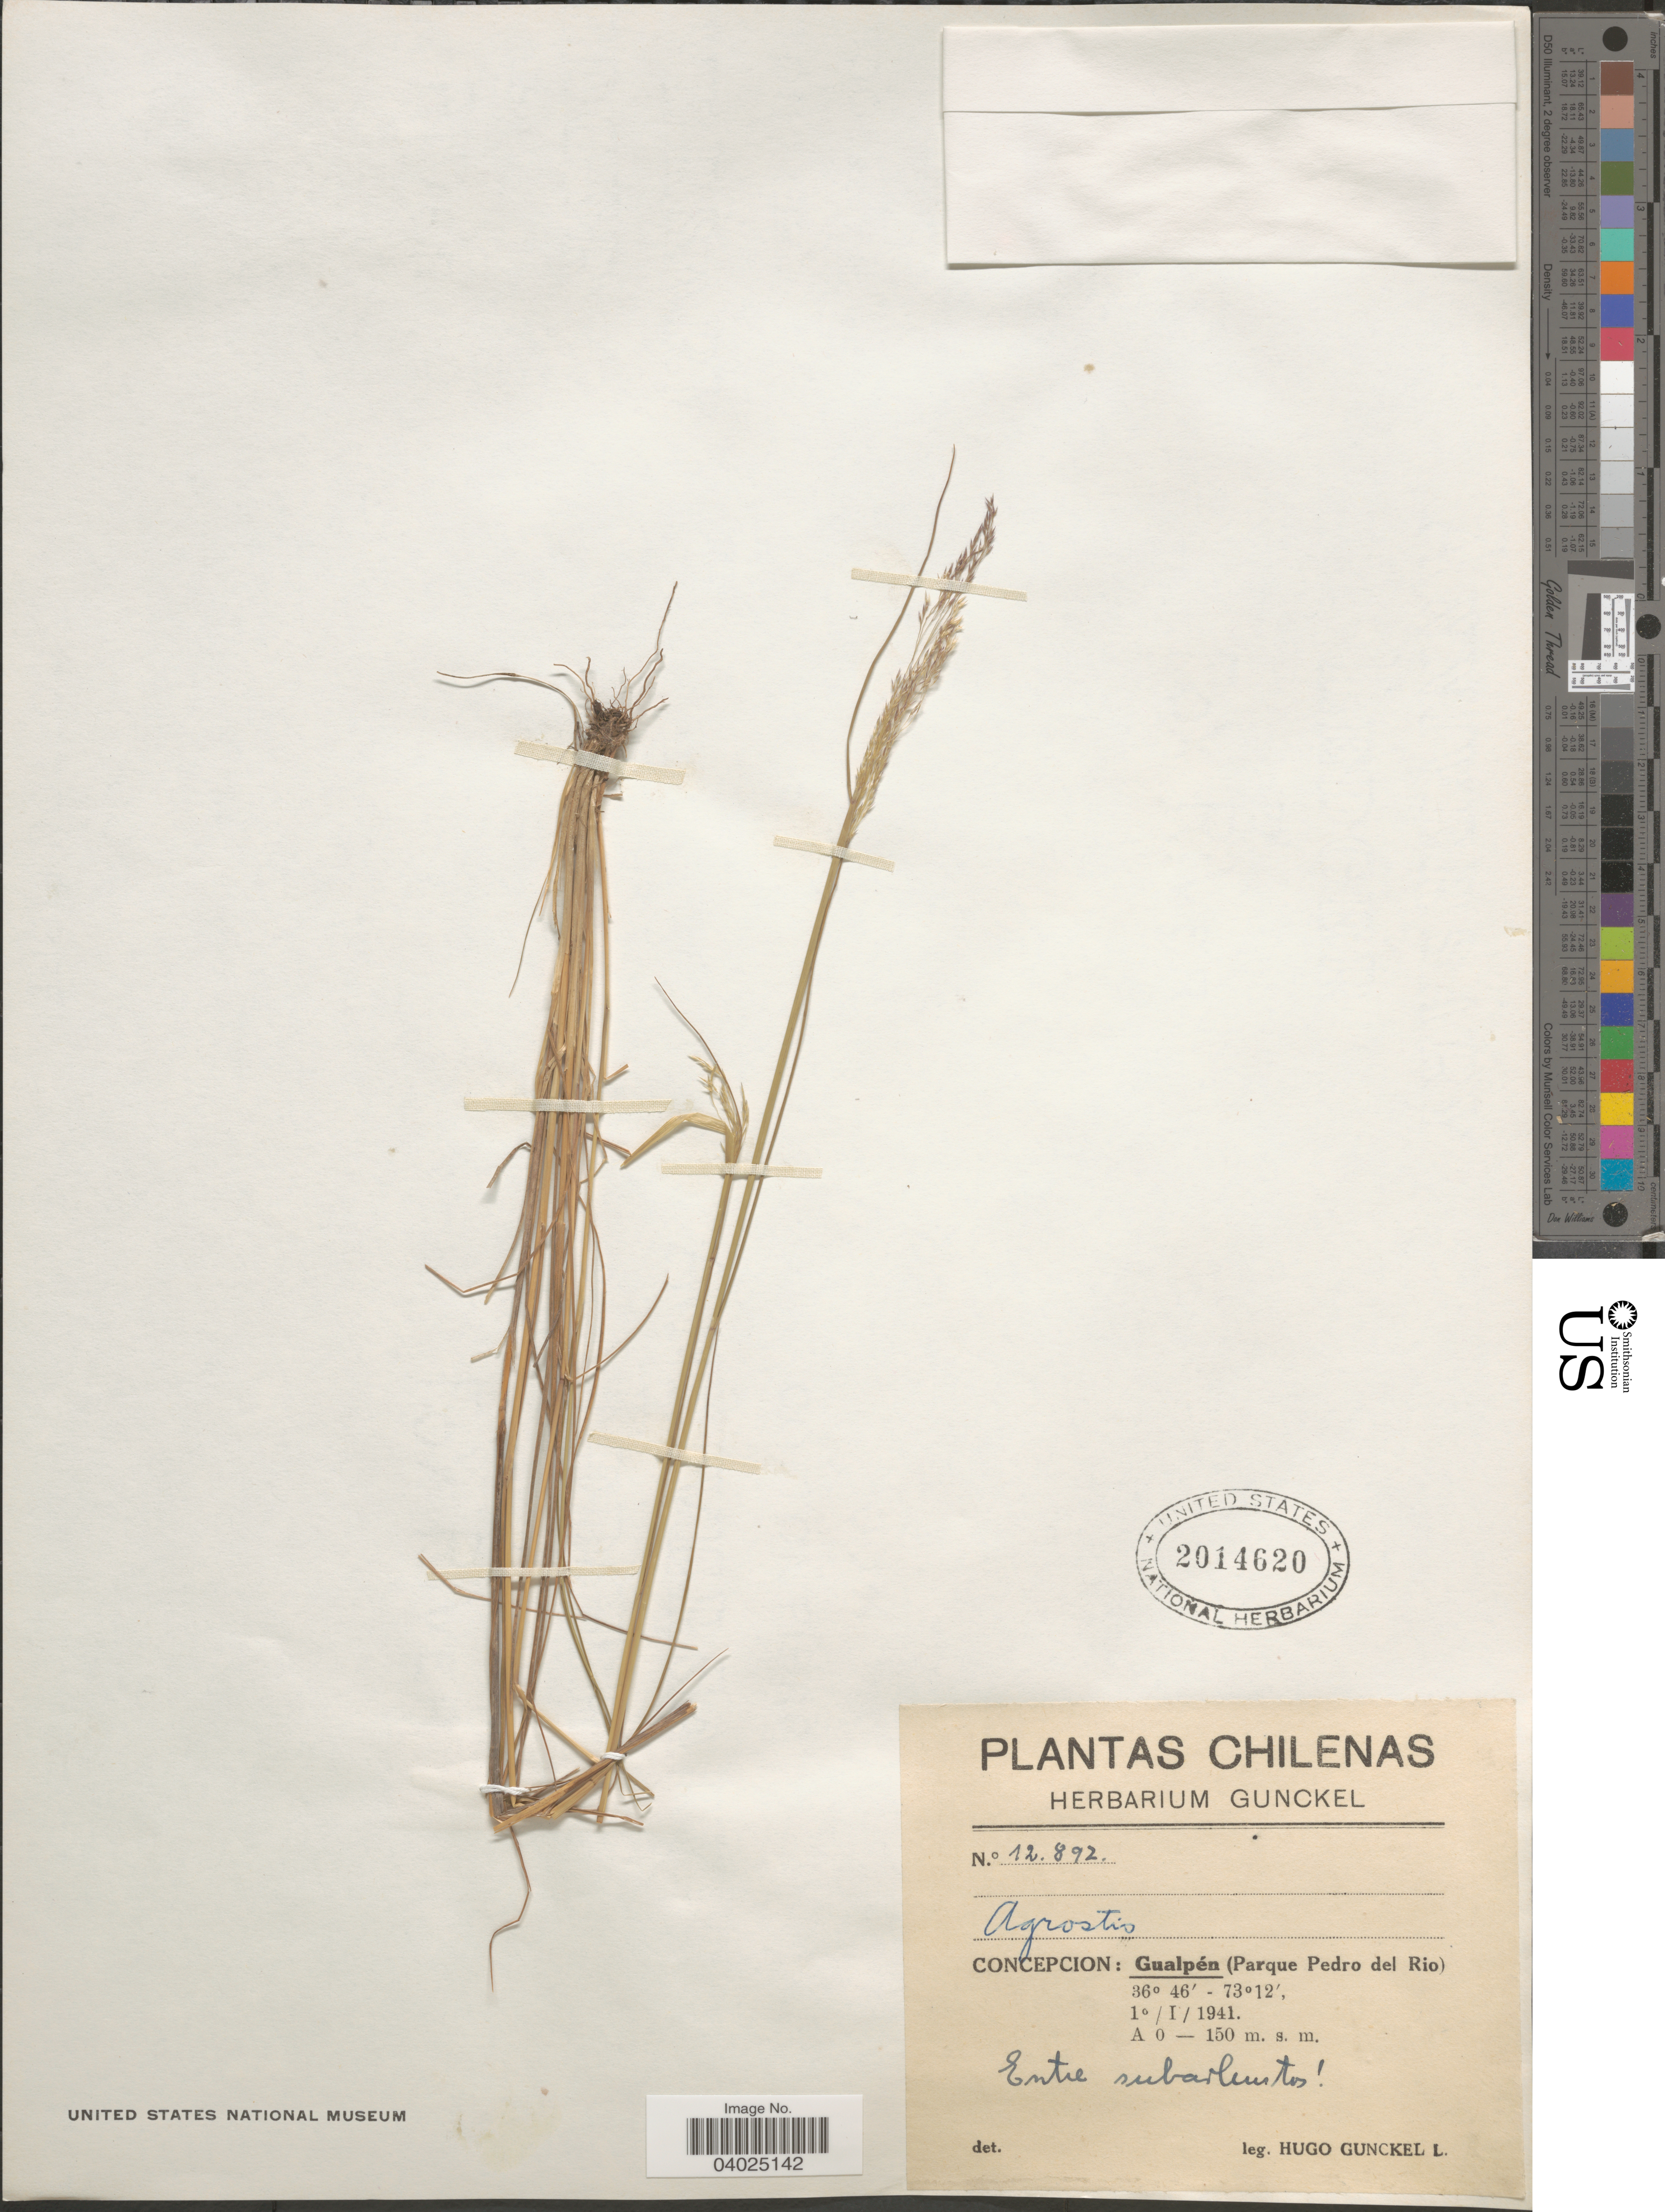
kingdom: Plantae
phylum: Tracheophyta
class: Liliopsida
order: Poales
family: Poaceae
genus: Agrostis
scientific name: Agrostis sp.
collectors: H. Gunckel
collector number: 12892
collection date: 1941-01-01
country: Chile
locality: Concepcion: Gualpén (Parque Pedro del Rio).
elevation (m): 0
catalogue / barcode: US 2014620